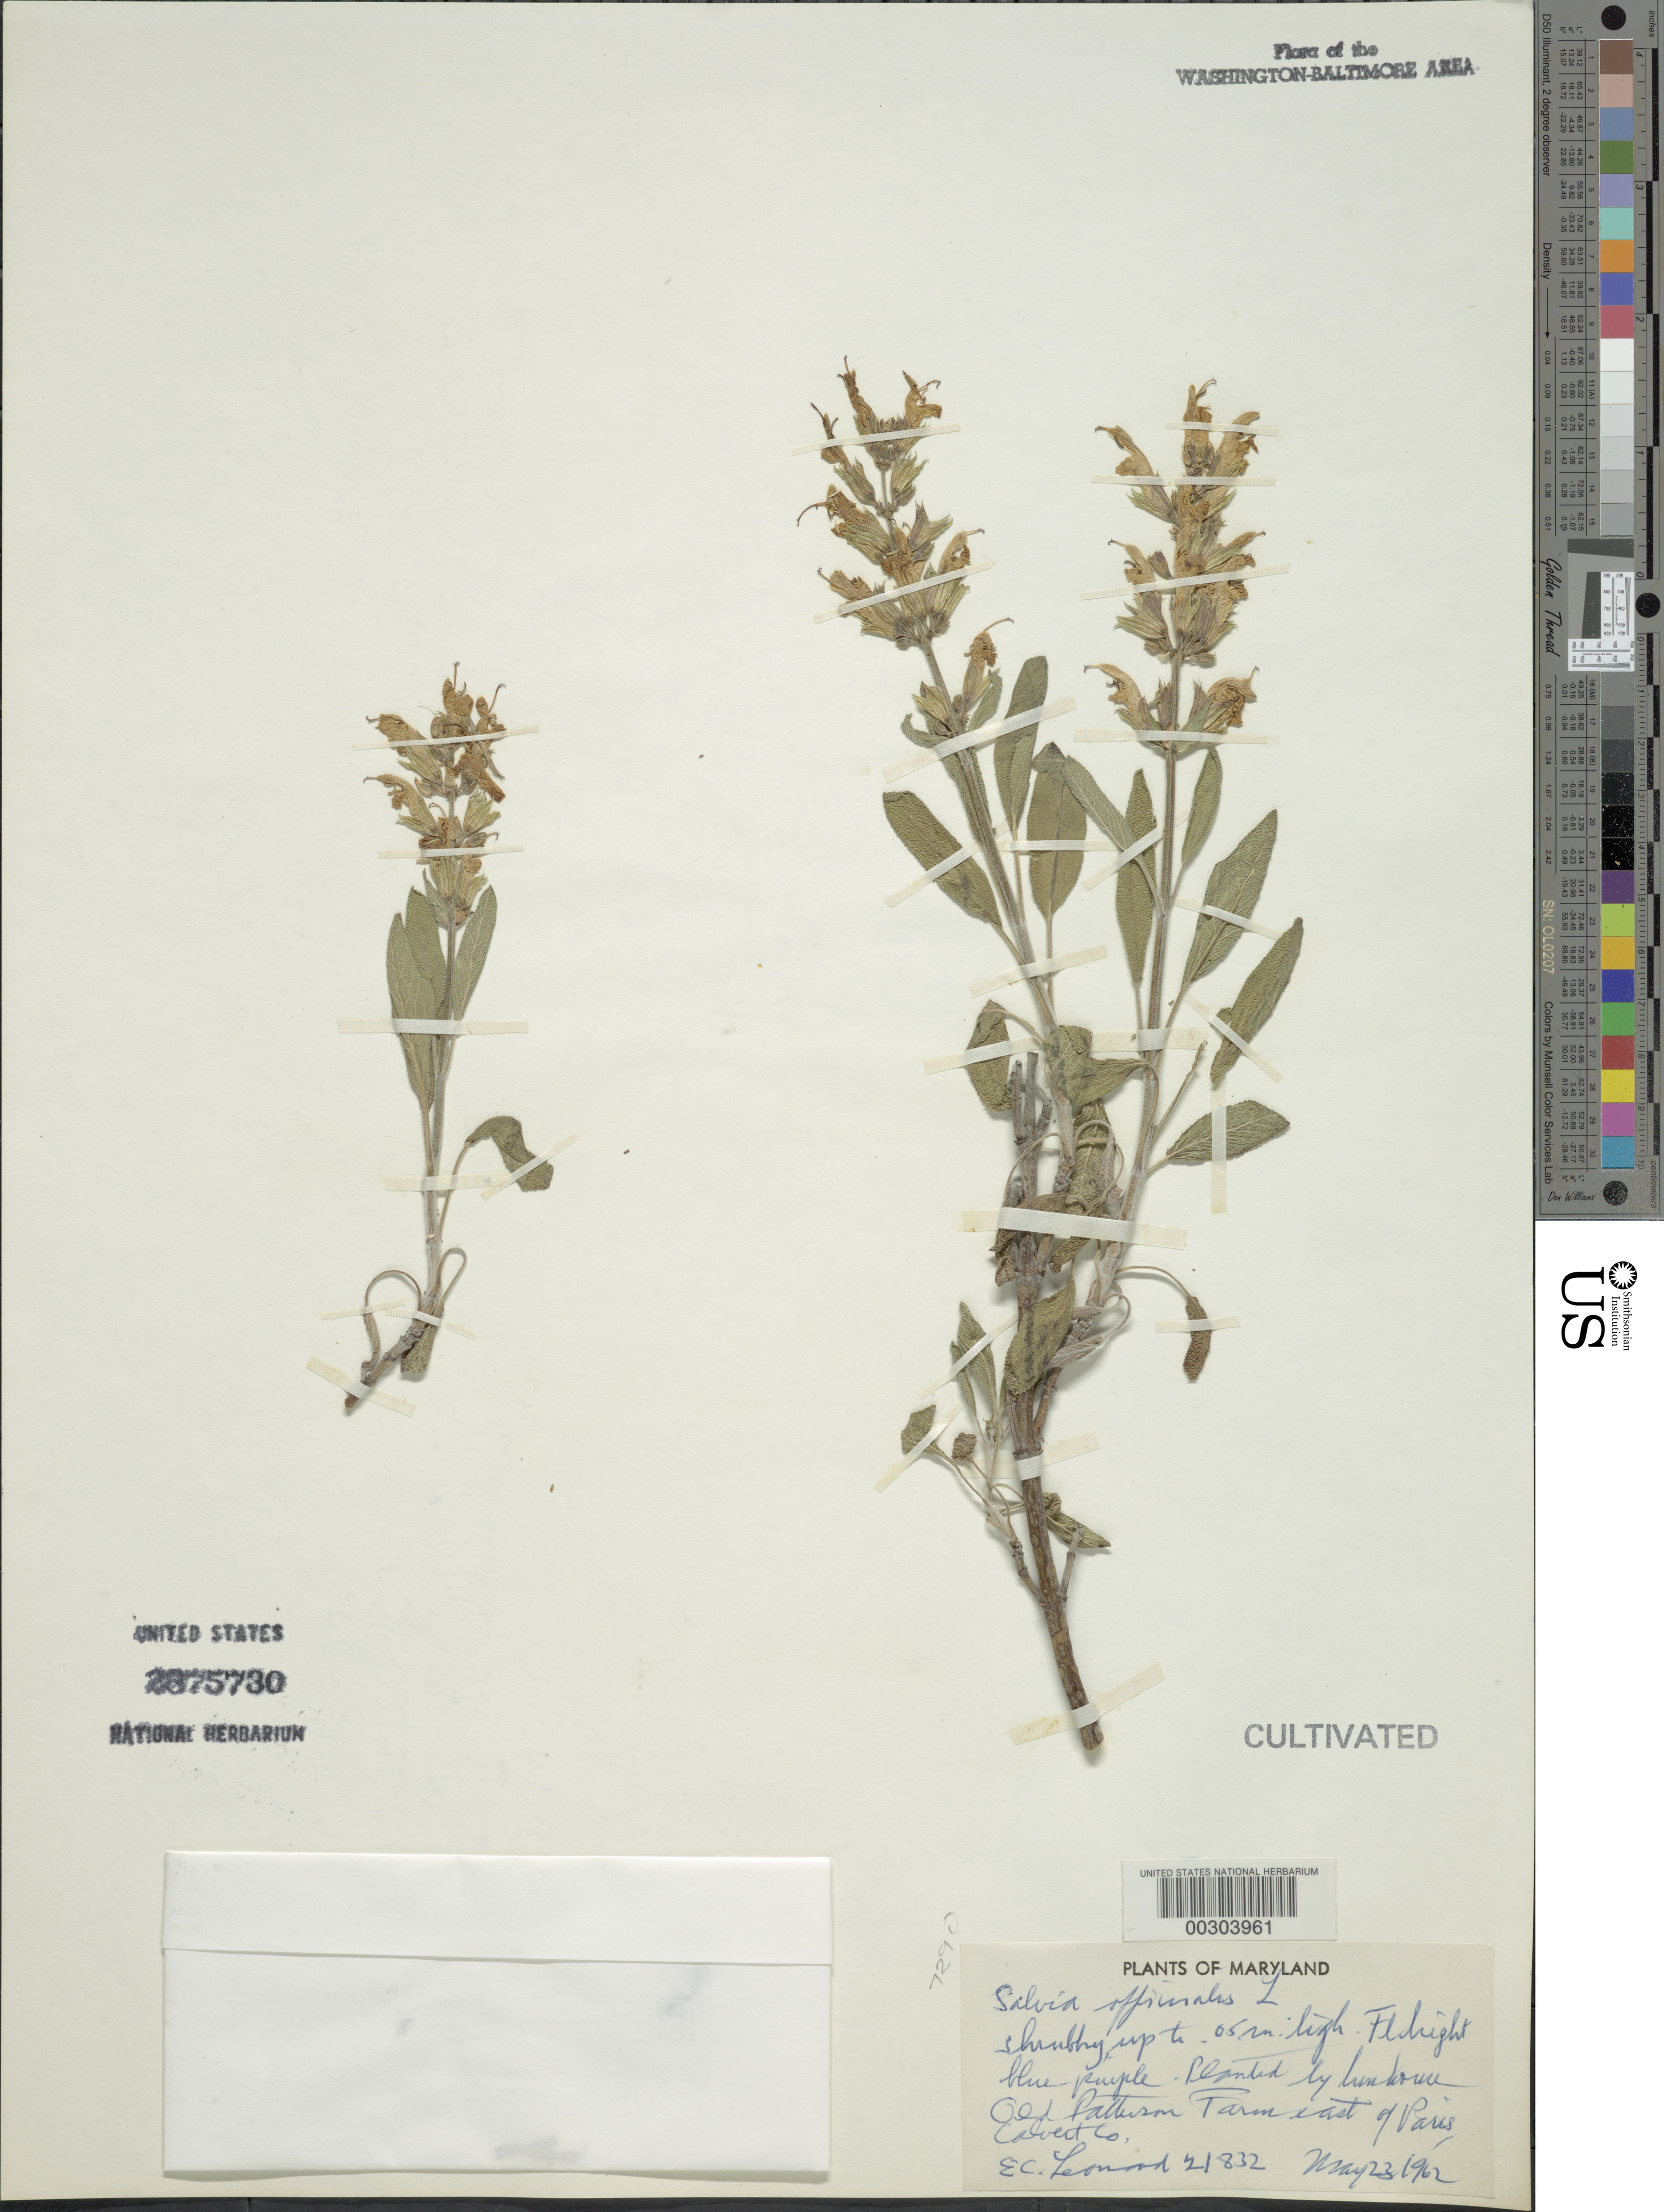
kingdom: Plantae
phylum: Tracheophyta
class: Magnoliopsida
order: Lamiales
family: Lamiaceae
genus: Salvia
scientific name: Salvia officinalis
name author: L.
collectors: E. C. Leonard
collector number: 21832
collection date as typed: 23 May 1962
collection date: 1962-05-23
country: United States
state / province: Maryland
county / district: Calvert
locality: E of Paris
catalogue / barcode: US 2875730